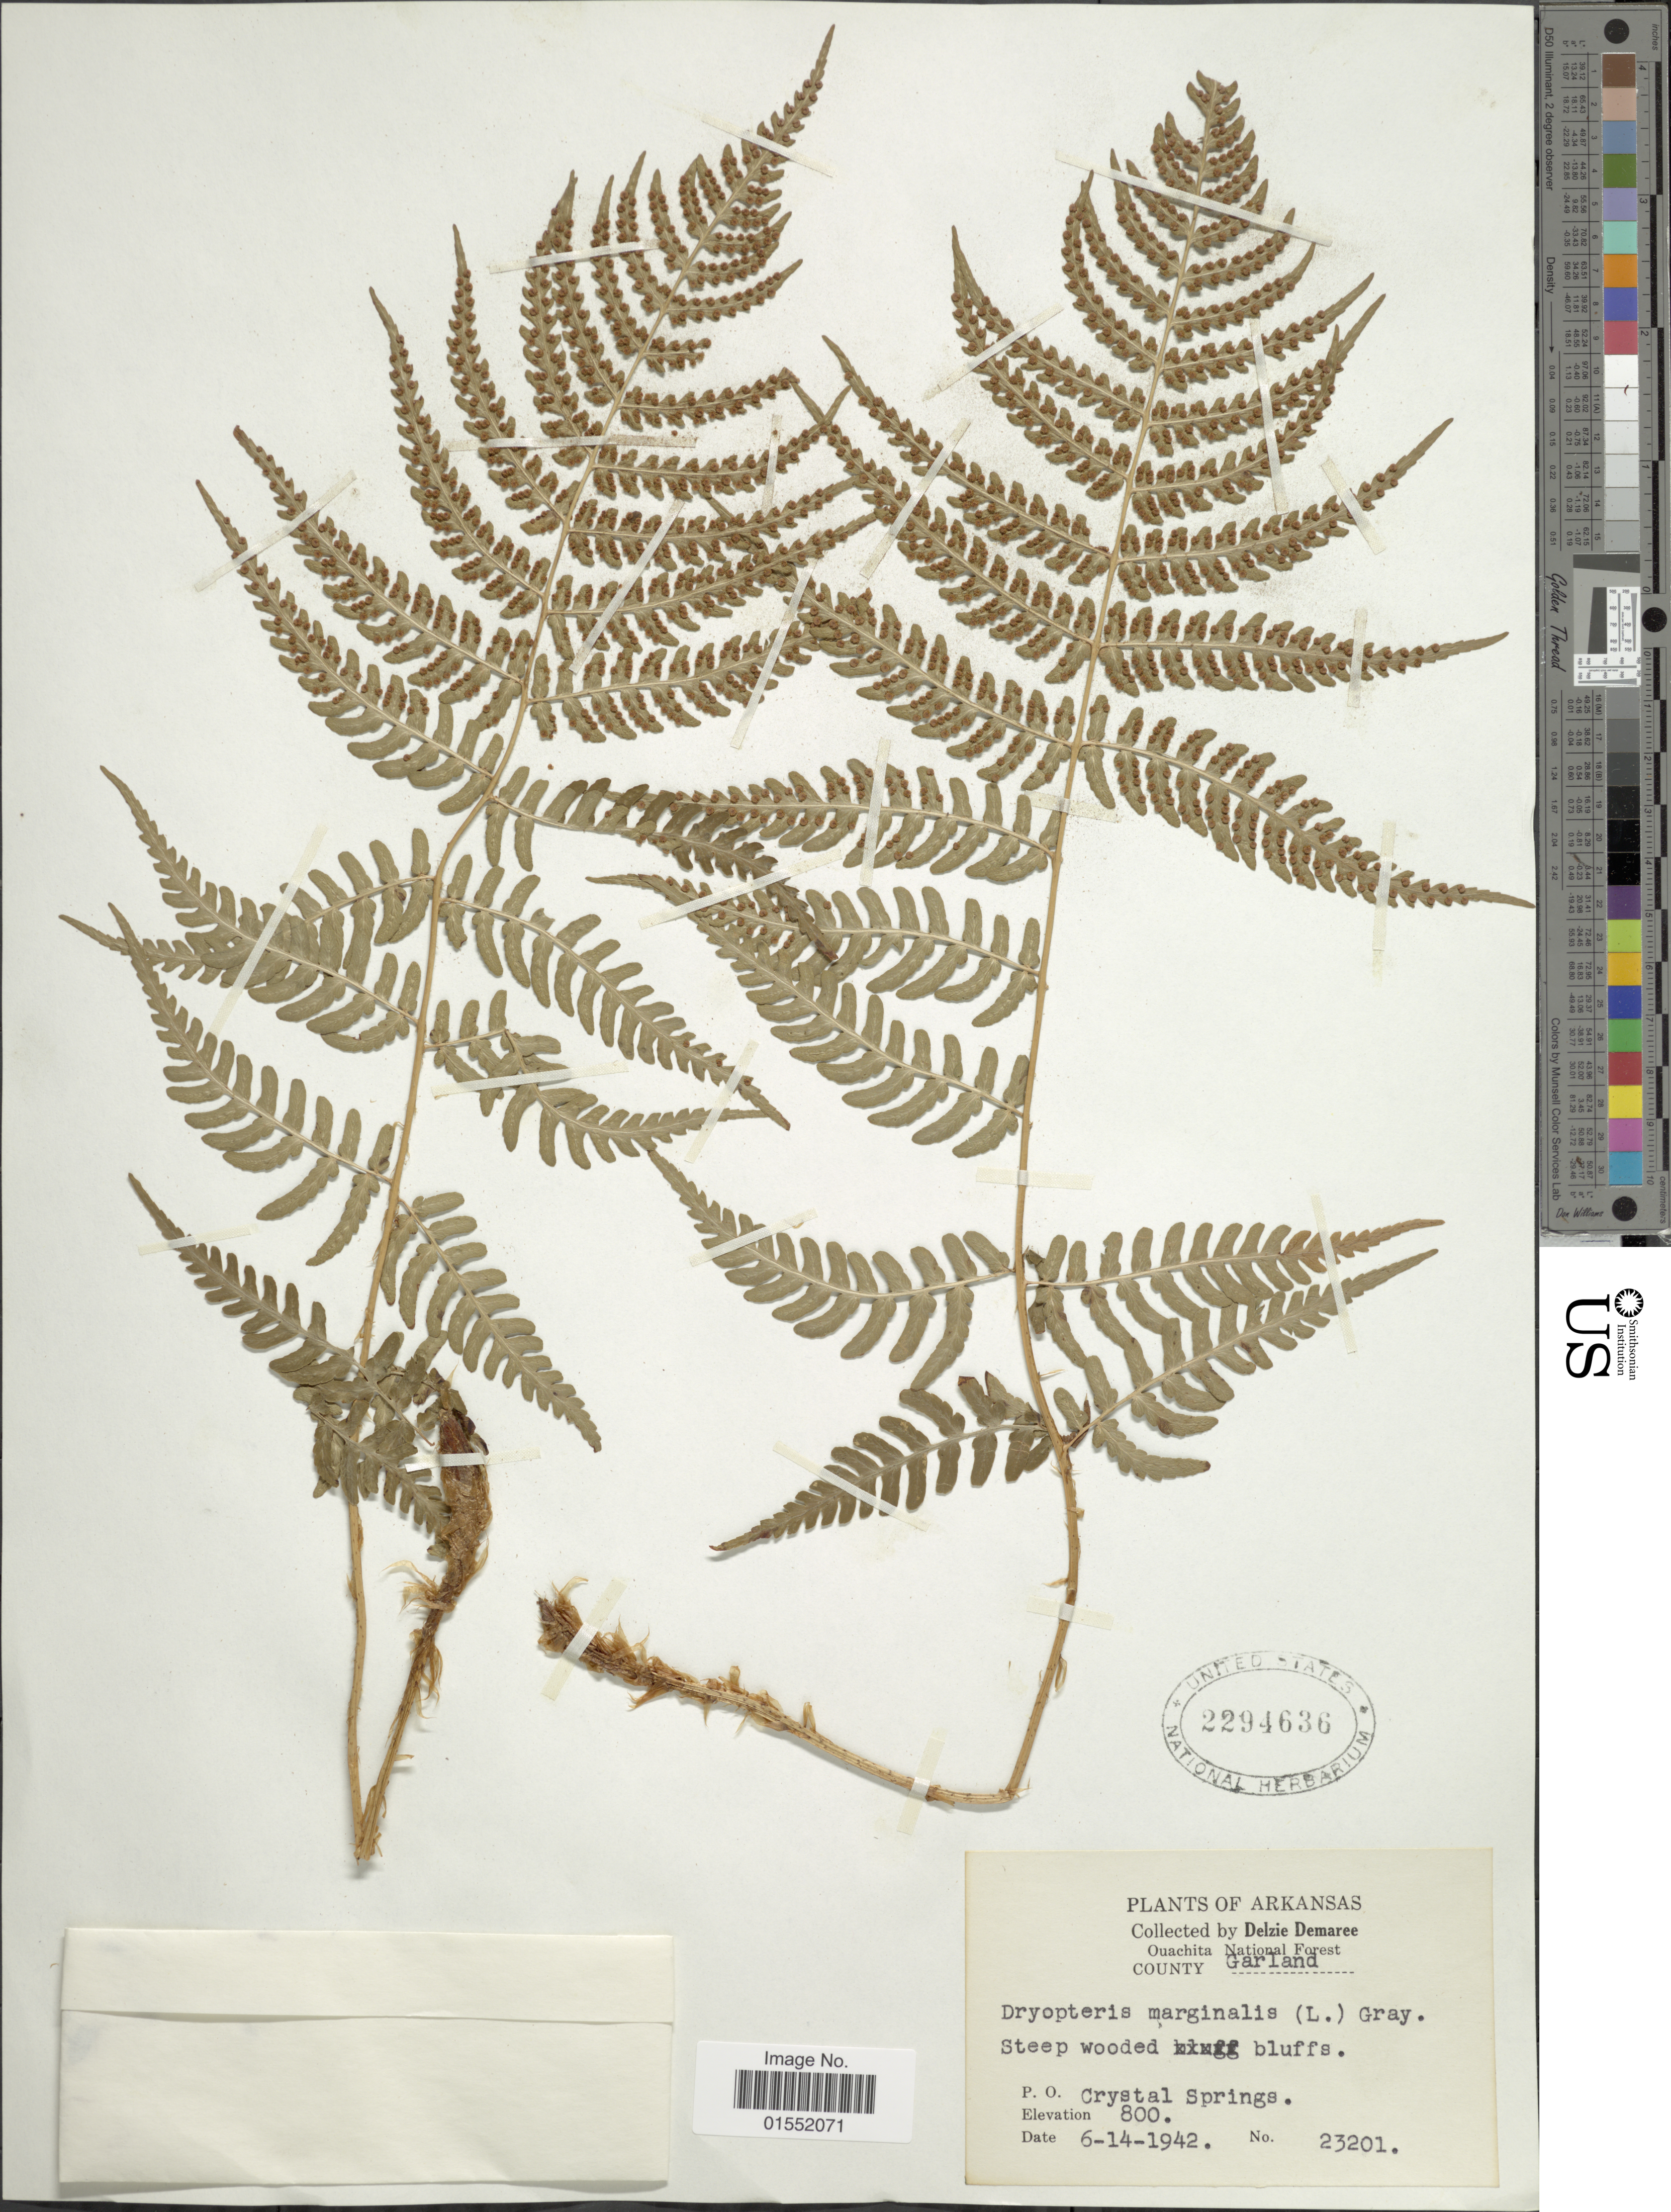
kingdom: Plantae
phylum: Tracheophyta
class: Polypodiopsida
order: Polypodiales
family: Dryopteridaceae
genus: Dryopteris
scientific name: Dryopteris marginalis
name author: (L.) A. Gray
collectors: D. Demaree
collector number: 23201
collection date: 1942-06-14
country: United States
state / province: Arkansas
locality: Ouachita National Forest, County Garland, P. O. Crystal Springs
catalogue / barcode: US 2294636